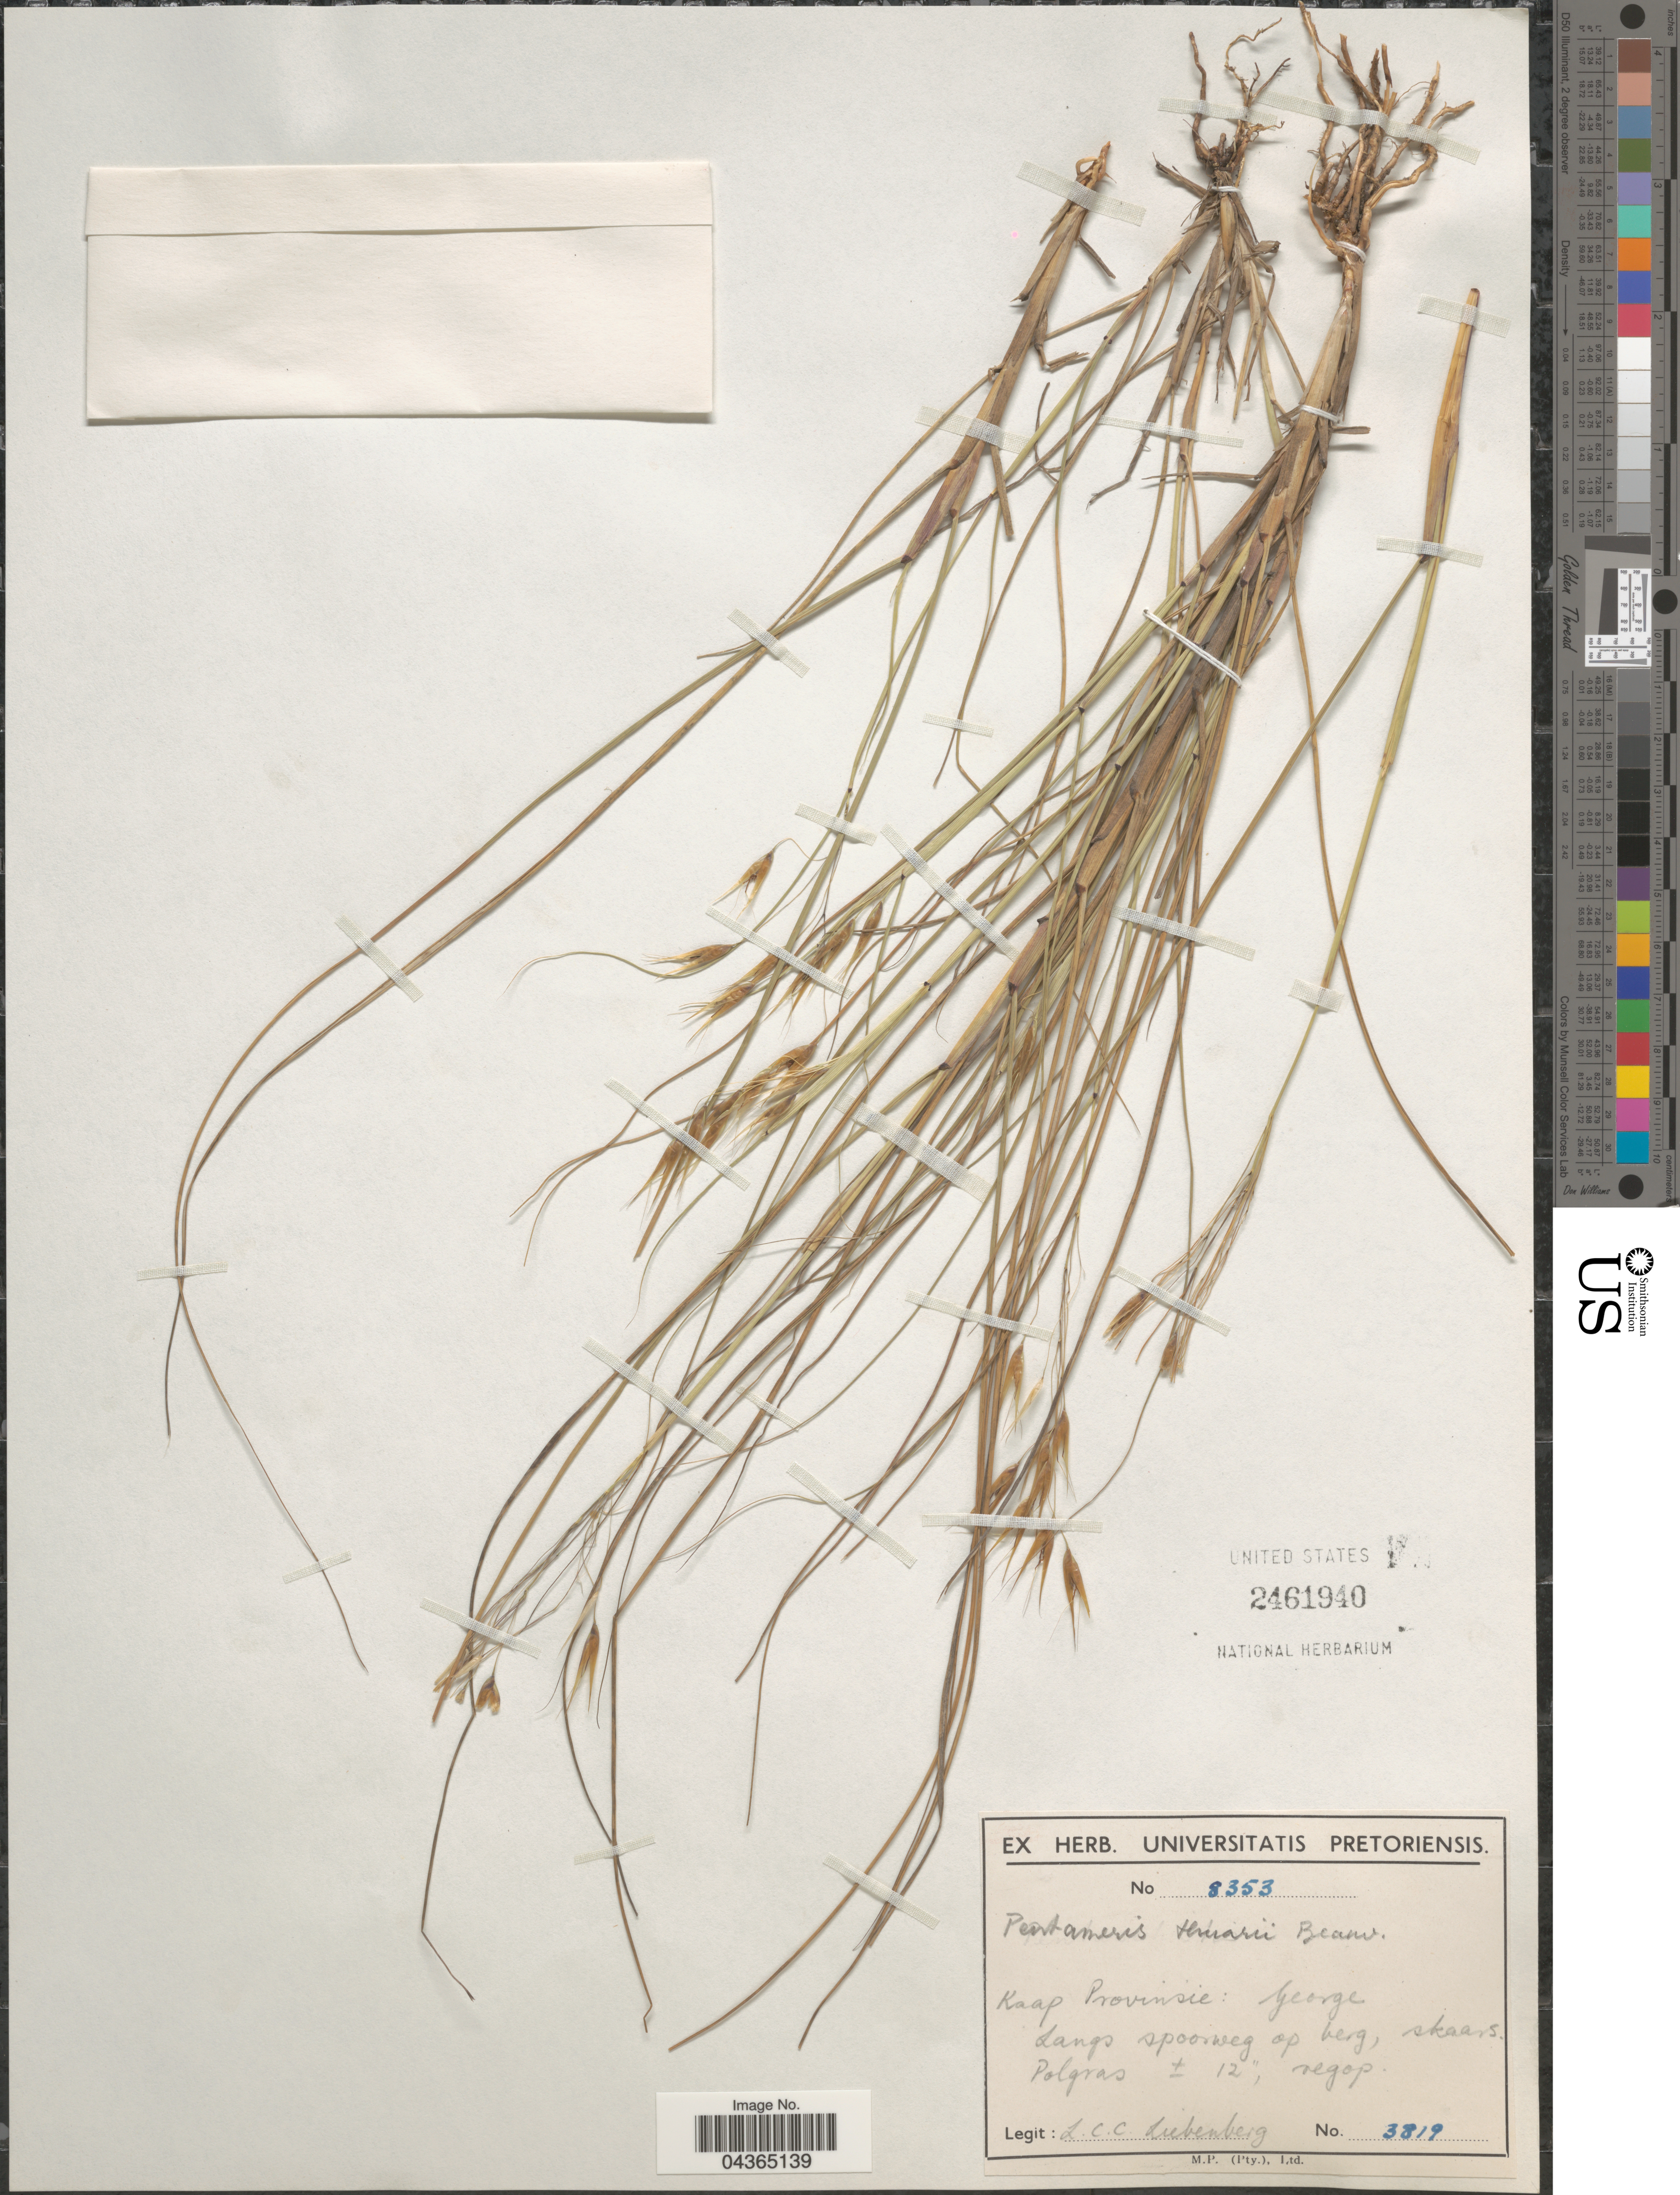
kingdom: Plantae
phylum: Tracheophyta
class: Liliopsida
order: Poales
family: Poaceae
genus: Pentameris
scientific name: Pentameris thuarii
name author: P. Beauv.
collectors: L. Liebenberg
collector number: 3819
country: South Africa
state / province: Western Cape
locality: Kaap Provinsie: George langs spoorweg op berg.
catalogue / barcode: US 2461940